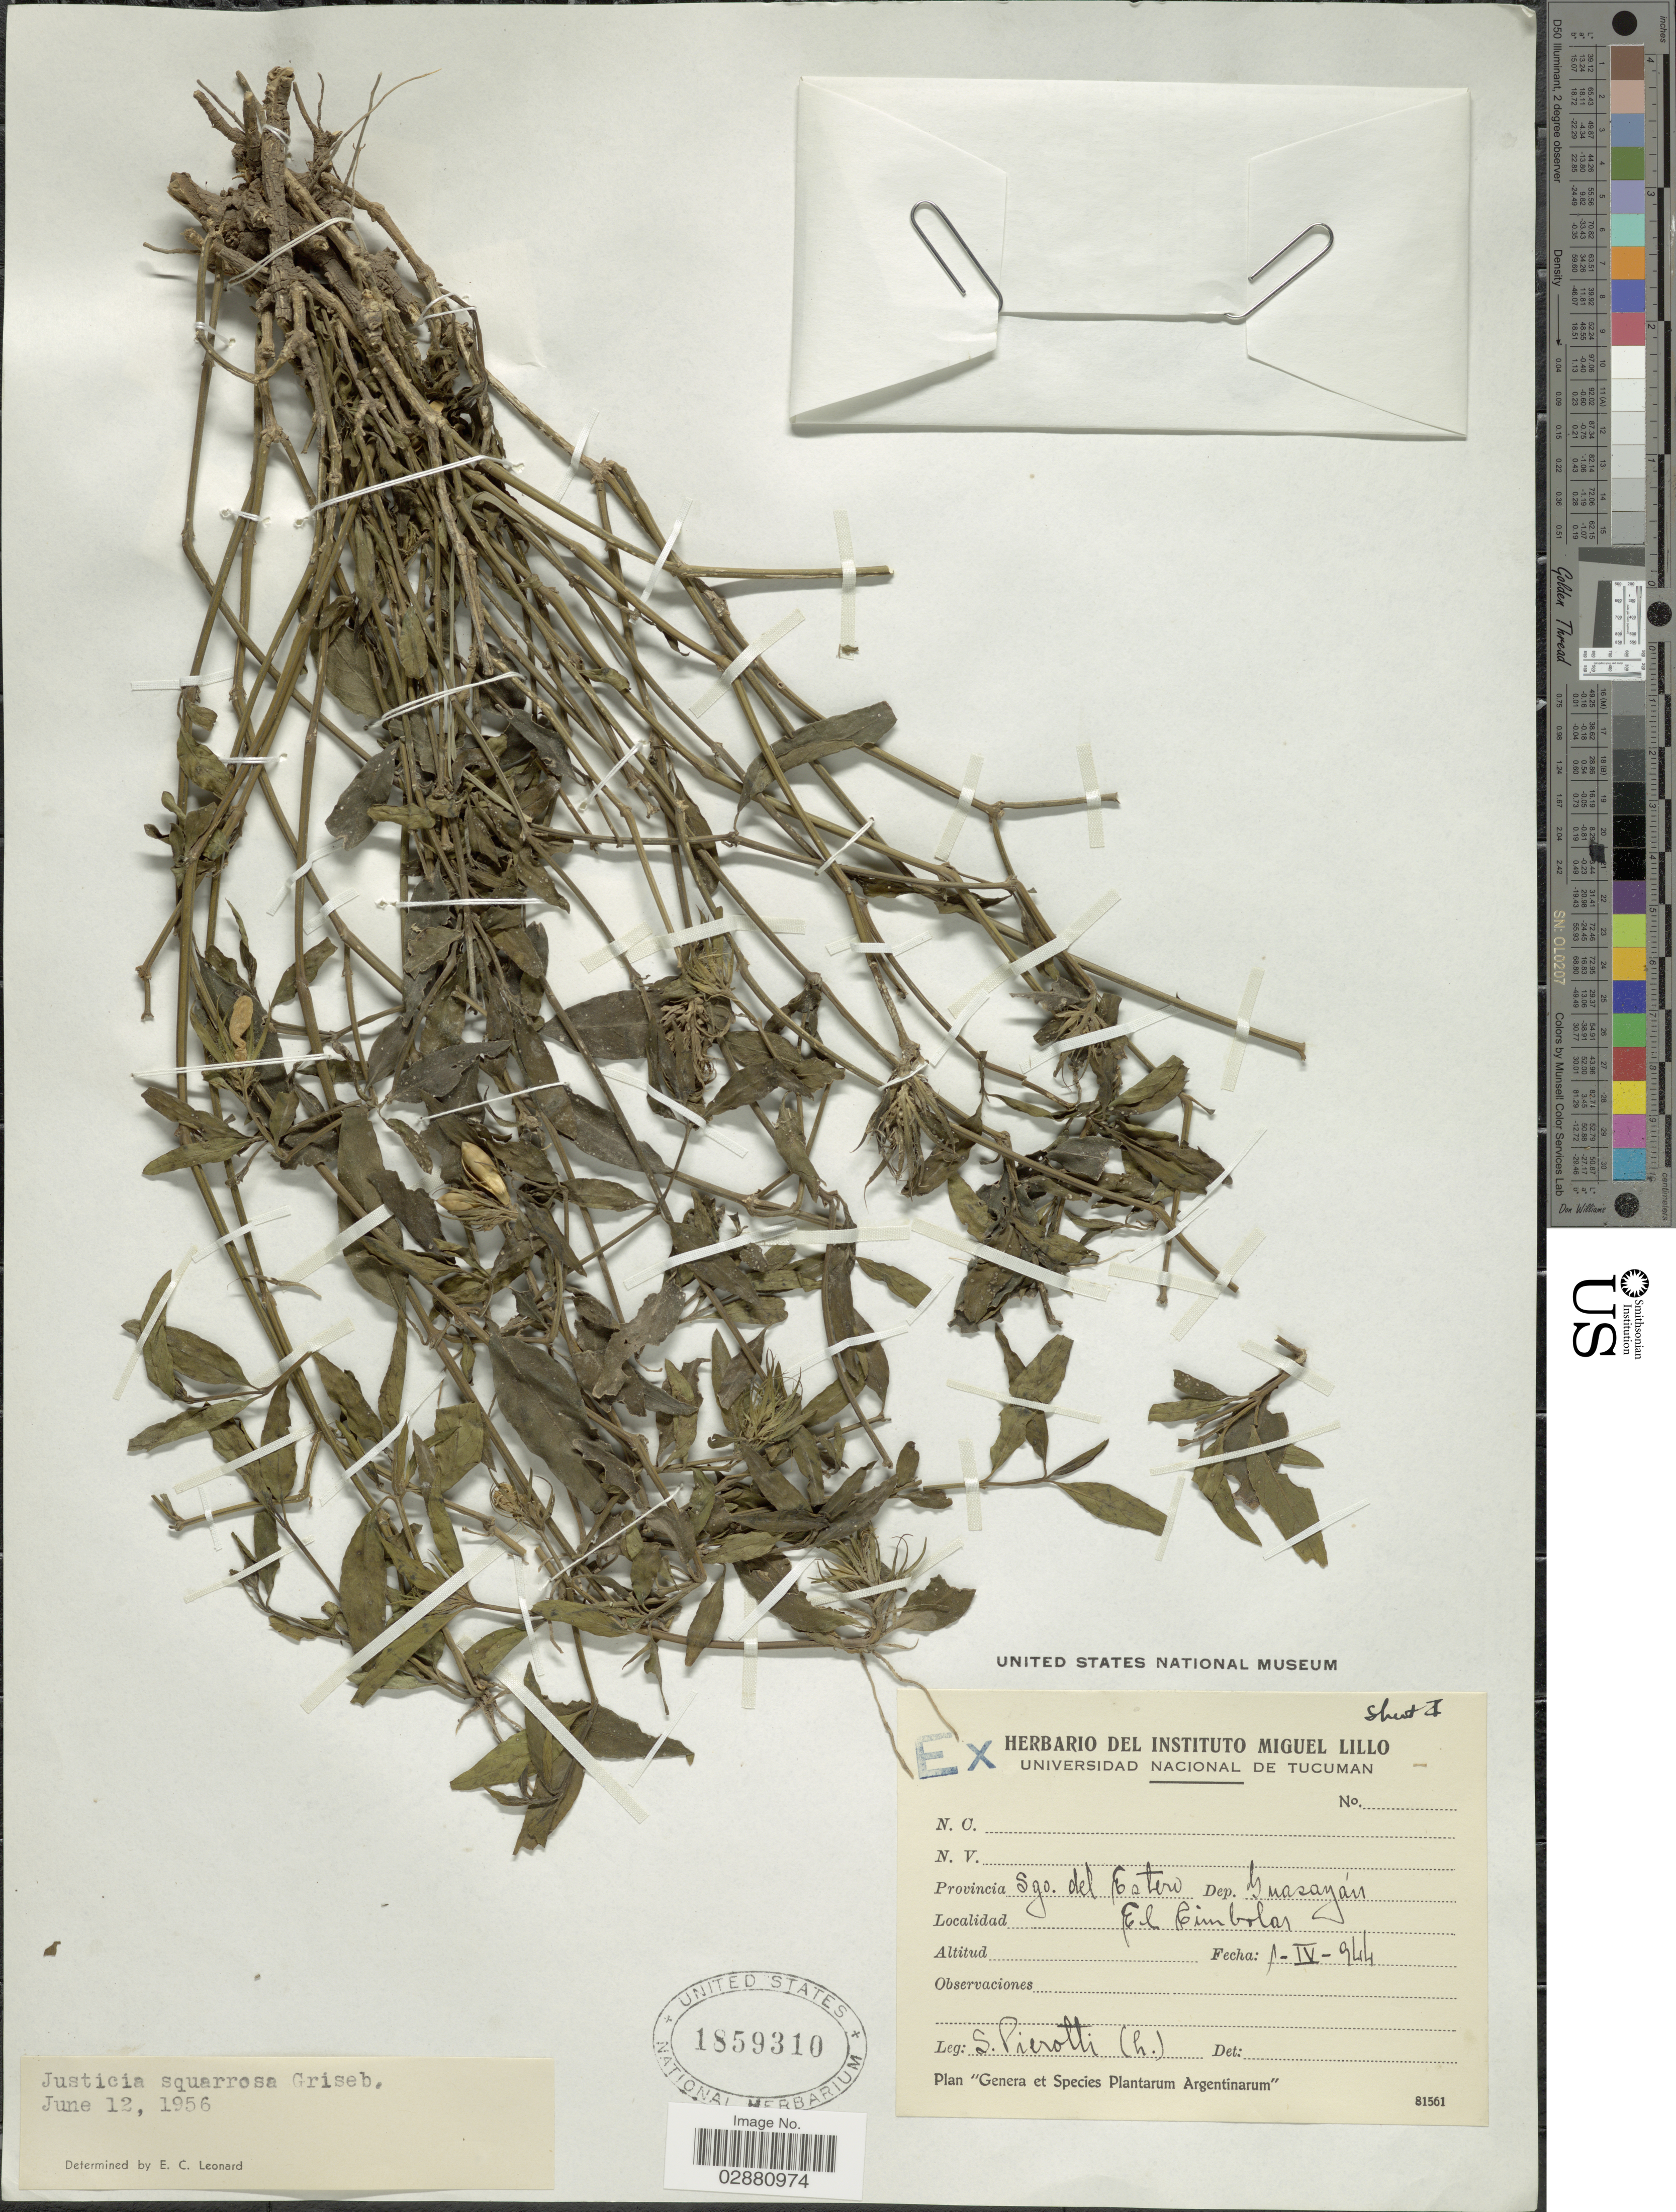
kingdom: Plantae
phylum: Tracheophyta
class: Magnoliopsida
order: Lamiales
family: Acanthaceae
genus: Justicia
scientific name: Justicia squarrosa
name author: Griseb.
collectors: S. A. Pierotti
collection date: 1944-04-01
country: Argentina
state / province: Santiago del Estero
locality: Provincia Sgo. del Estero. Dep. Guasayán. El Cimbolar.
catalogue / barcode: US 1859310